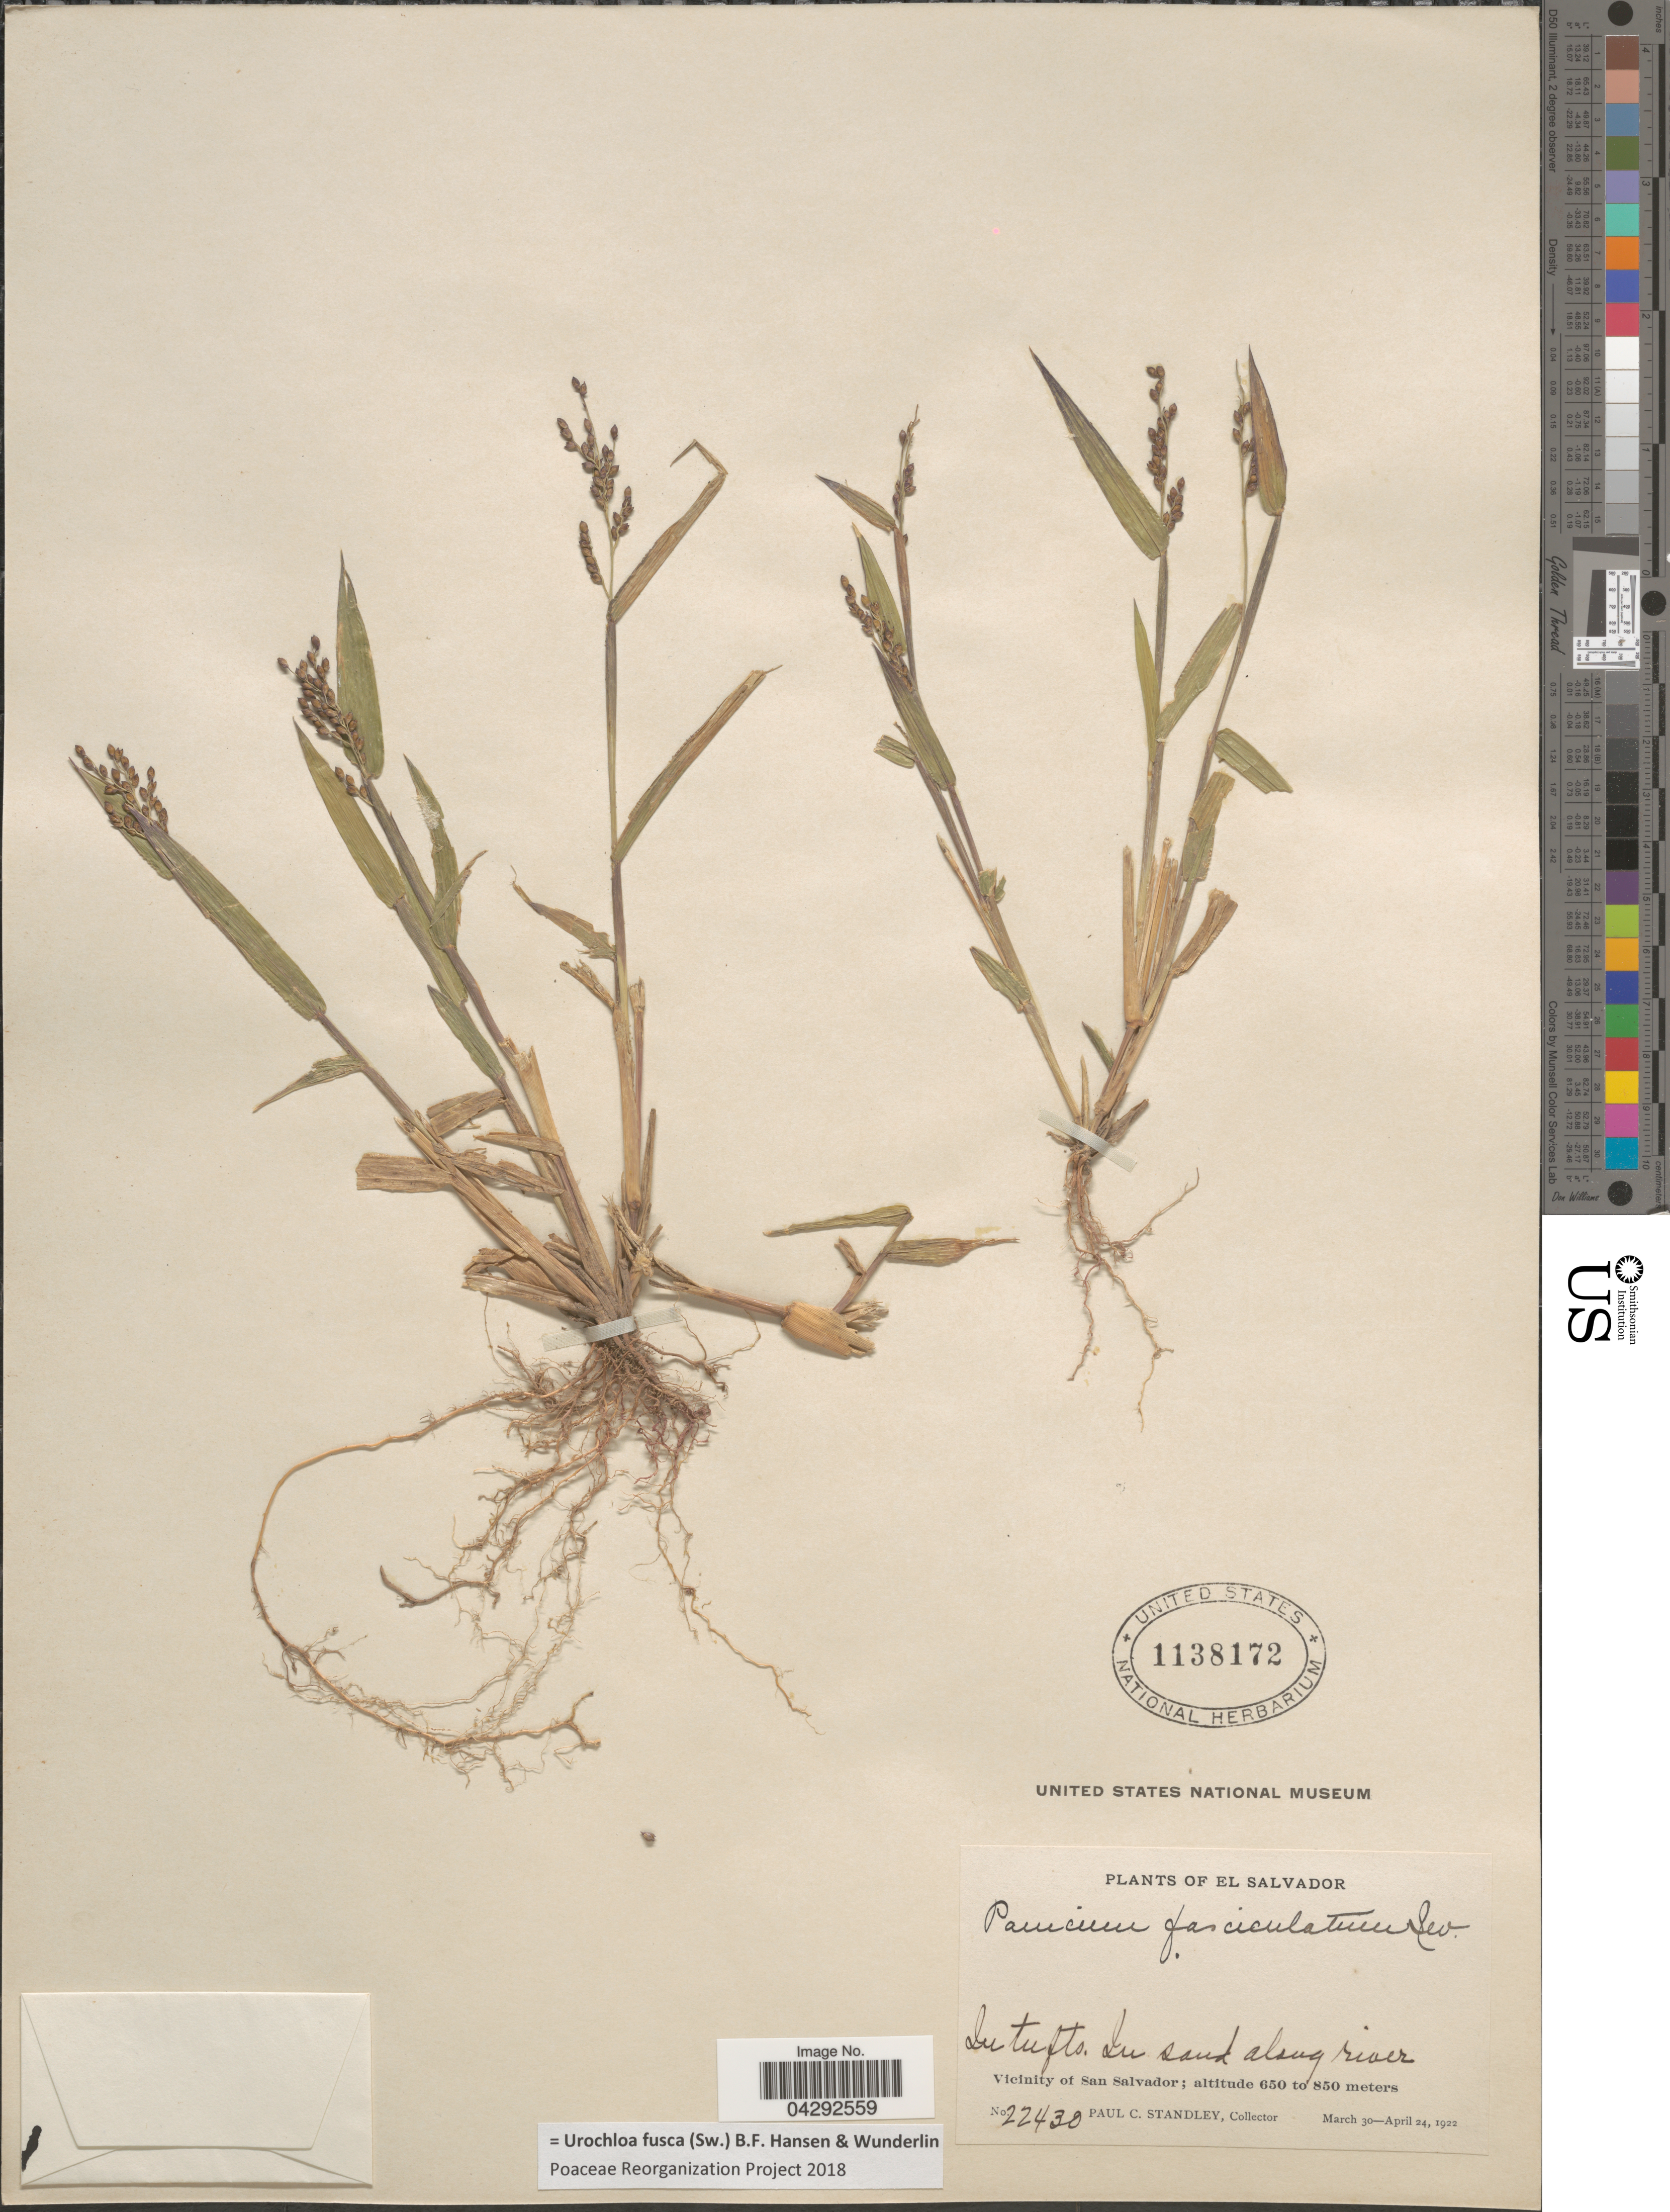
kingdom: Plantae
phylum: Tracheophyta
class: Liliopsida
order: Poales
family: Poaceae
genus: Urochloa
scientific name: Urochloa fusca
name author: (Sw.) B.F. Hansen & Wunderlin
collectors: P. C. Standley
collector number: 22430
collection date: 1922-03-30/1922-04-24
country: El Salvador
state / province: San Salvador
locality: In tufts. In sand along river. Vicinity of San Salvador.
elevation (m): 650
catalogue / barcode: US 1138172